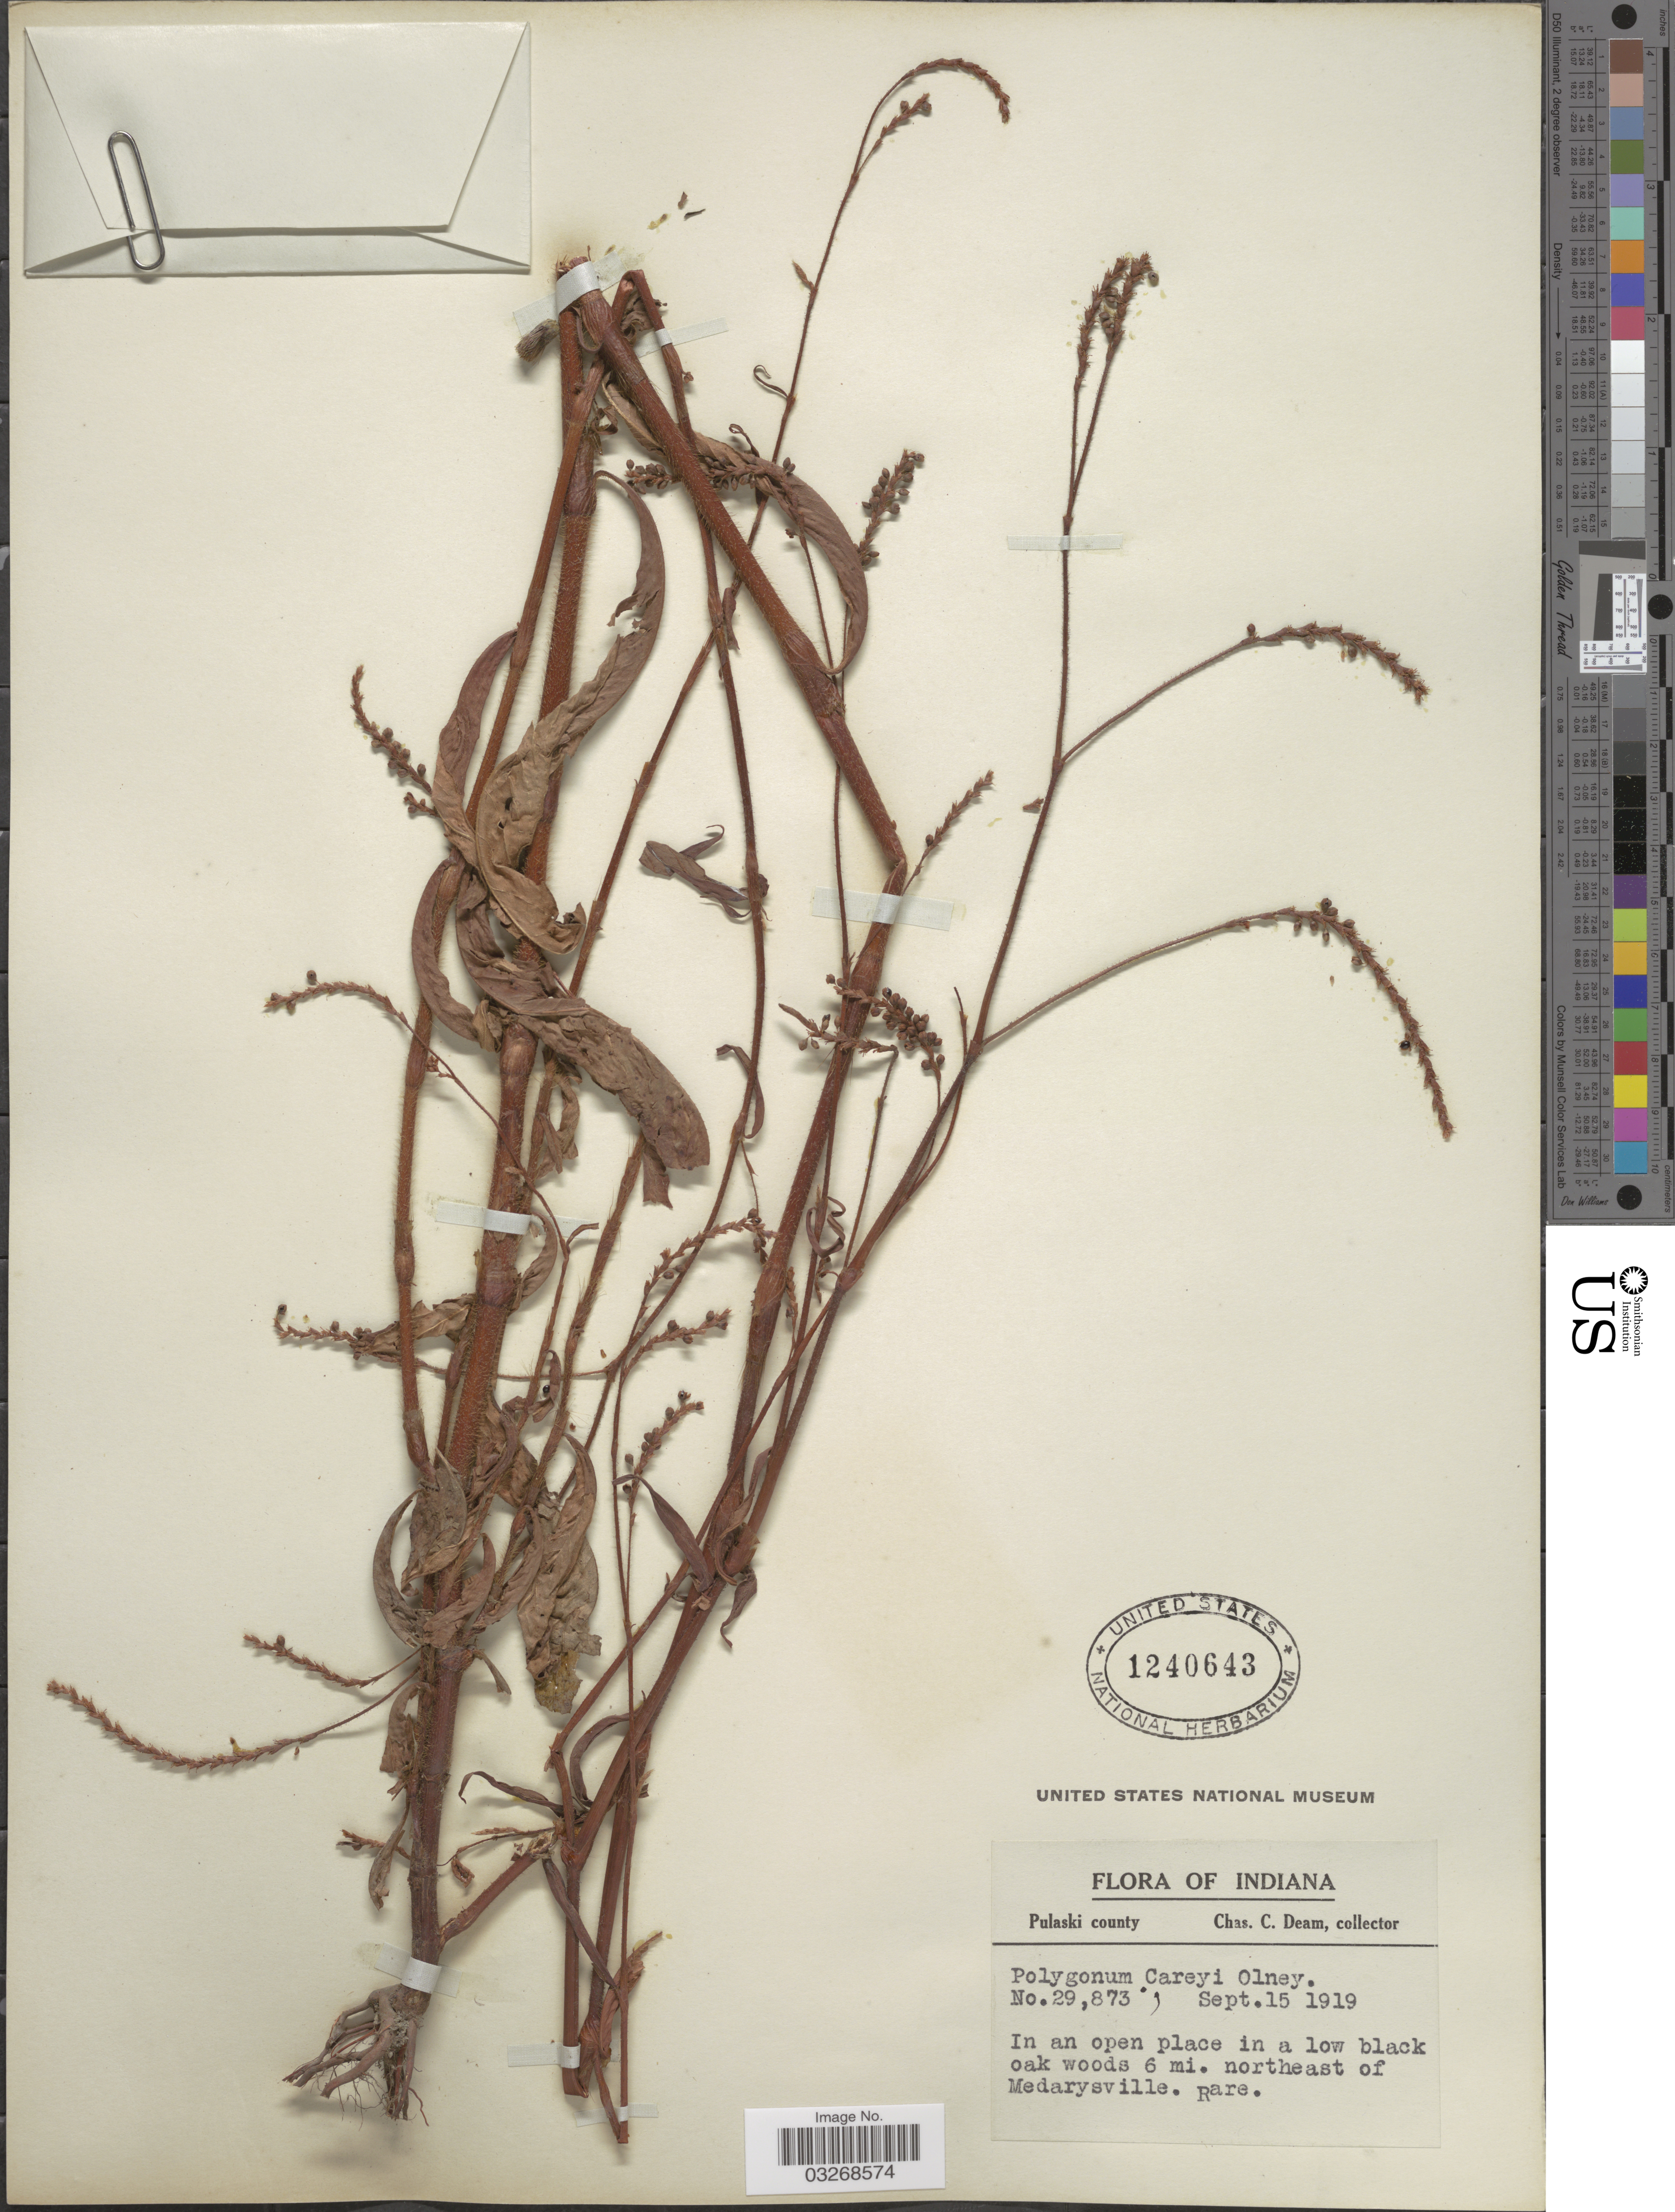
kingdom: Plantae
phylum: Tracheophyta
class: Magnoliopsida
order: Caryophyllales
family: Polygonaceae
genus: Persicaria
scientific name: Persicaria careyi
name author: (Olney) Greene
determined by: Atha, D. E.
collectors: C. C. Deam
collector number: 29873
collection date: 1919-09-15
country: United States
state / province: Indiana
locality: Pulaski county. In an open place in a low black oak woods 6 mi. northeast of Medarysville.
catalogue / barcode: US 1240643